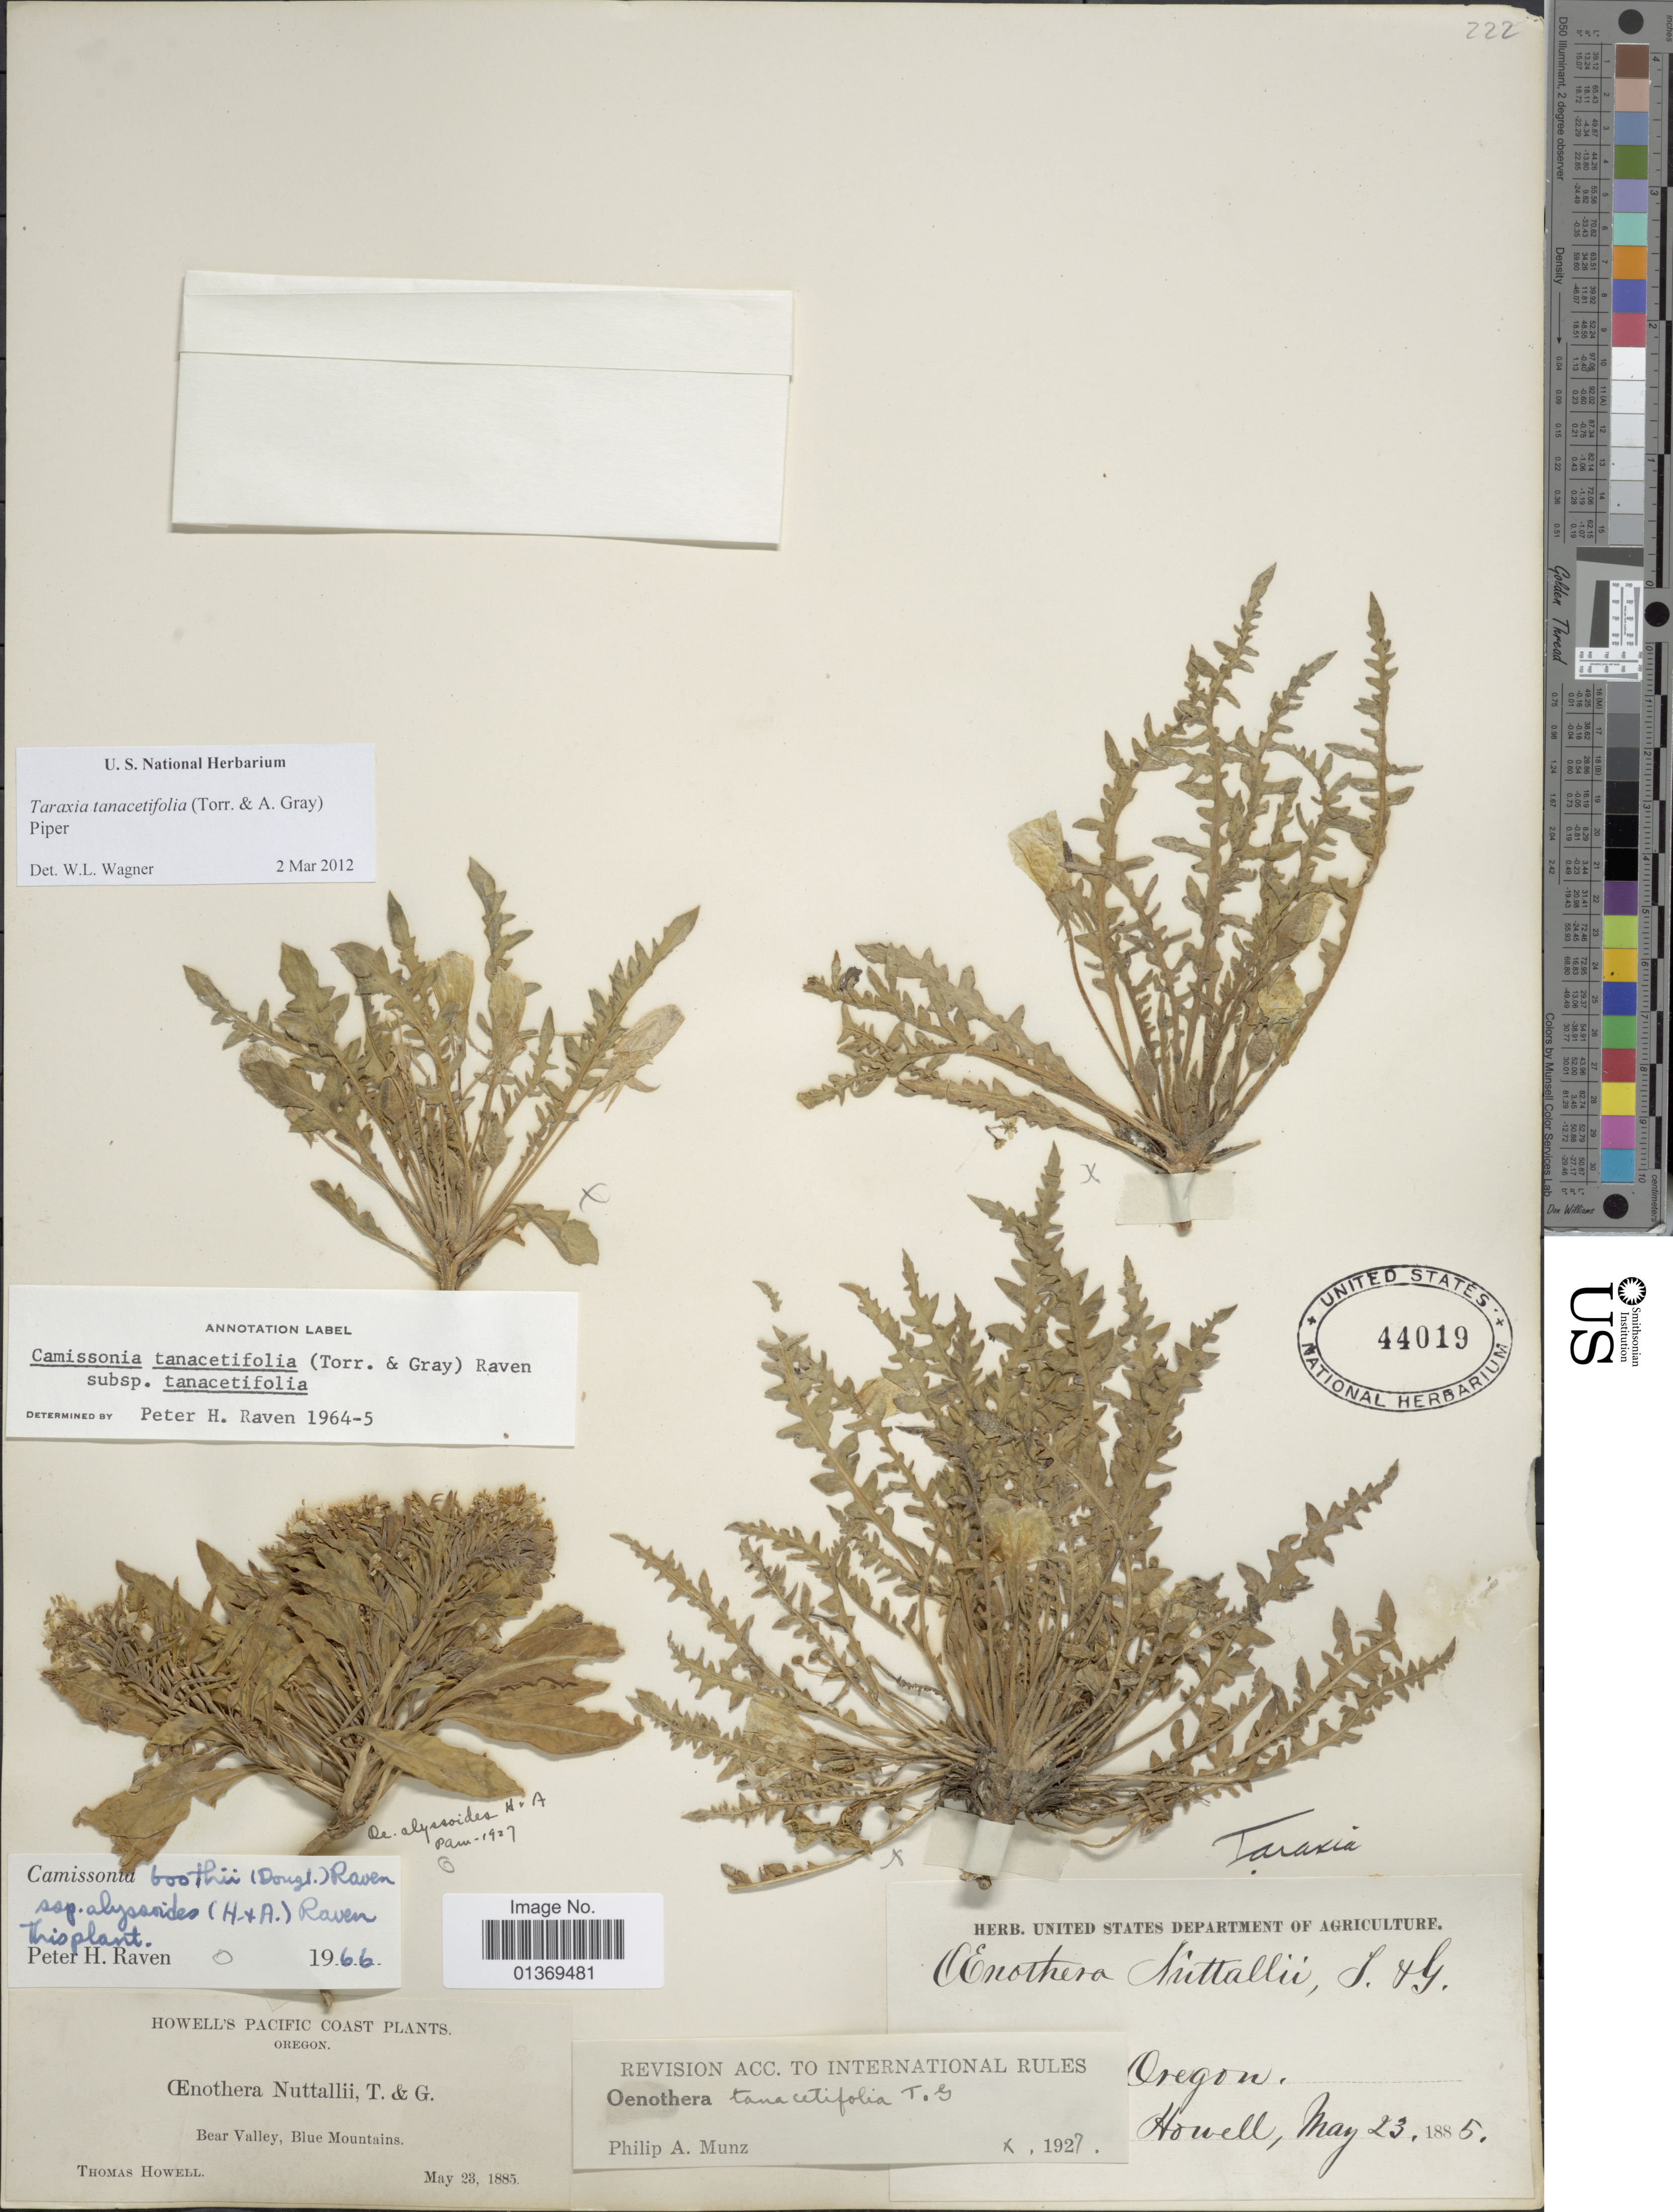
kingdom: Plantae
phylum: Tracheophyta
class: Magnoliopsida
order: Myrtales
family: Onagraceae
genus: Taraxia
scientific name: Taraxia tanacetifolia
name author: (Torr. & A. Gray) Piper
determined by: Wagner, W. L., (BOT), Smithsonian Institution - National Museum of Natural History (UNITED STATES)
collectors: T. Howell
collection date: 1885-05-23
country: United States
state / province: Oregon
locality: Bear Valley, Blue Mountains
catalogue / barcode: US 44019